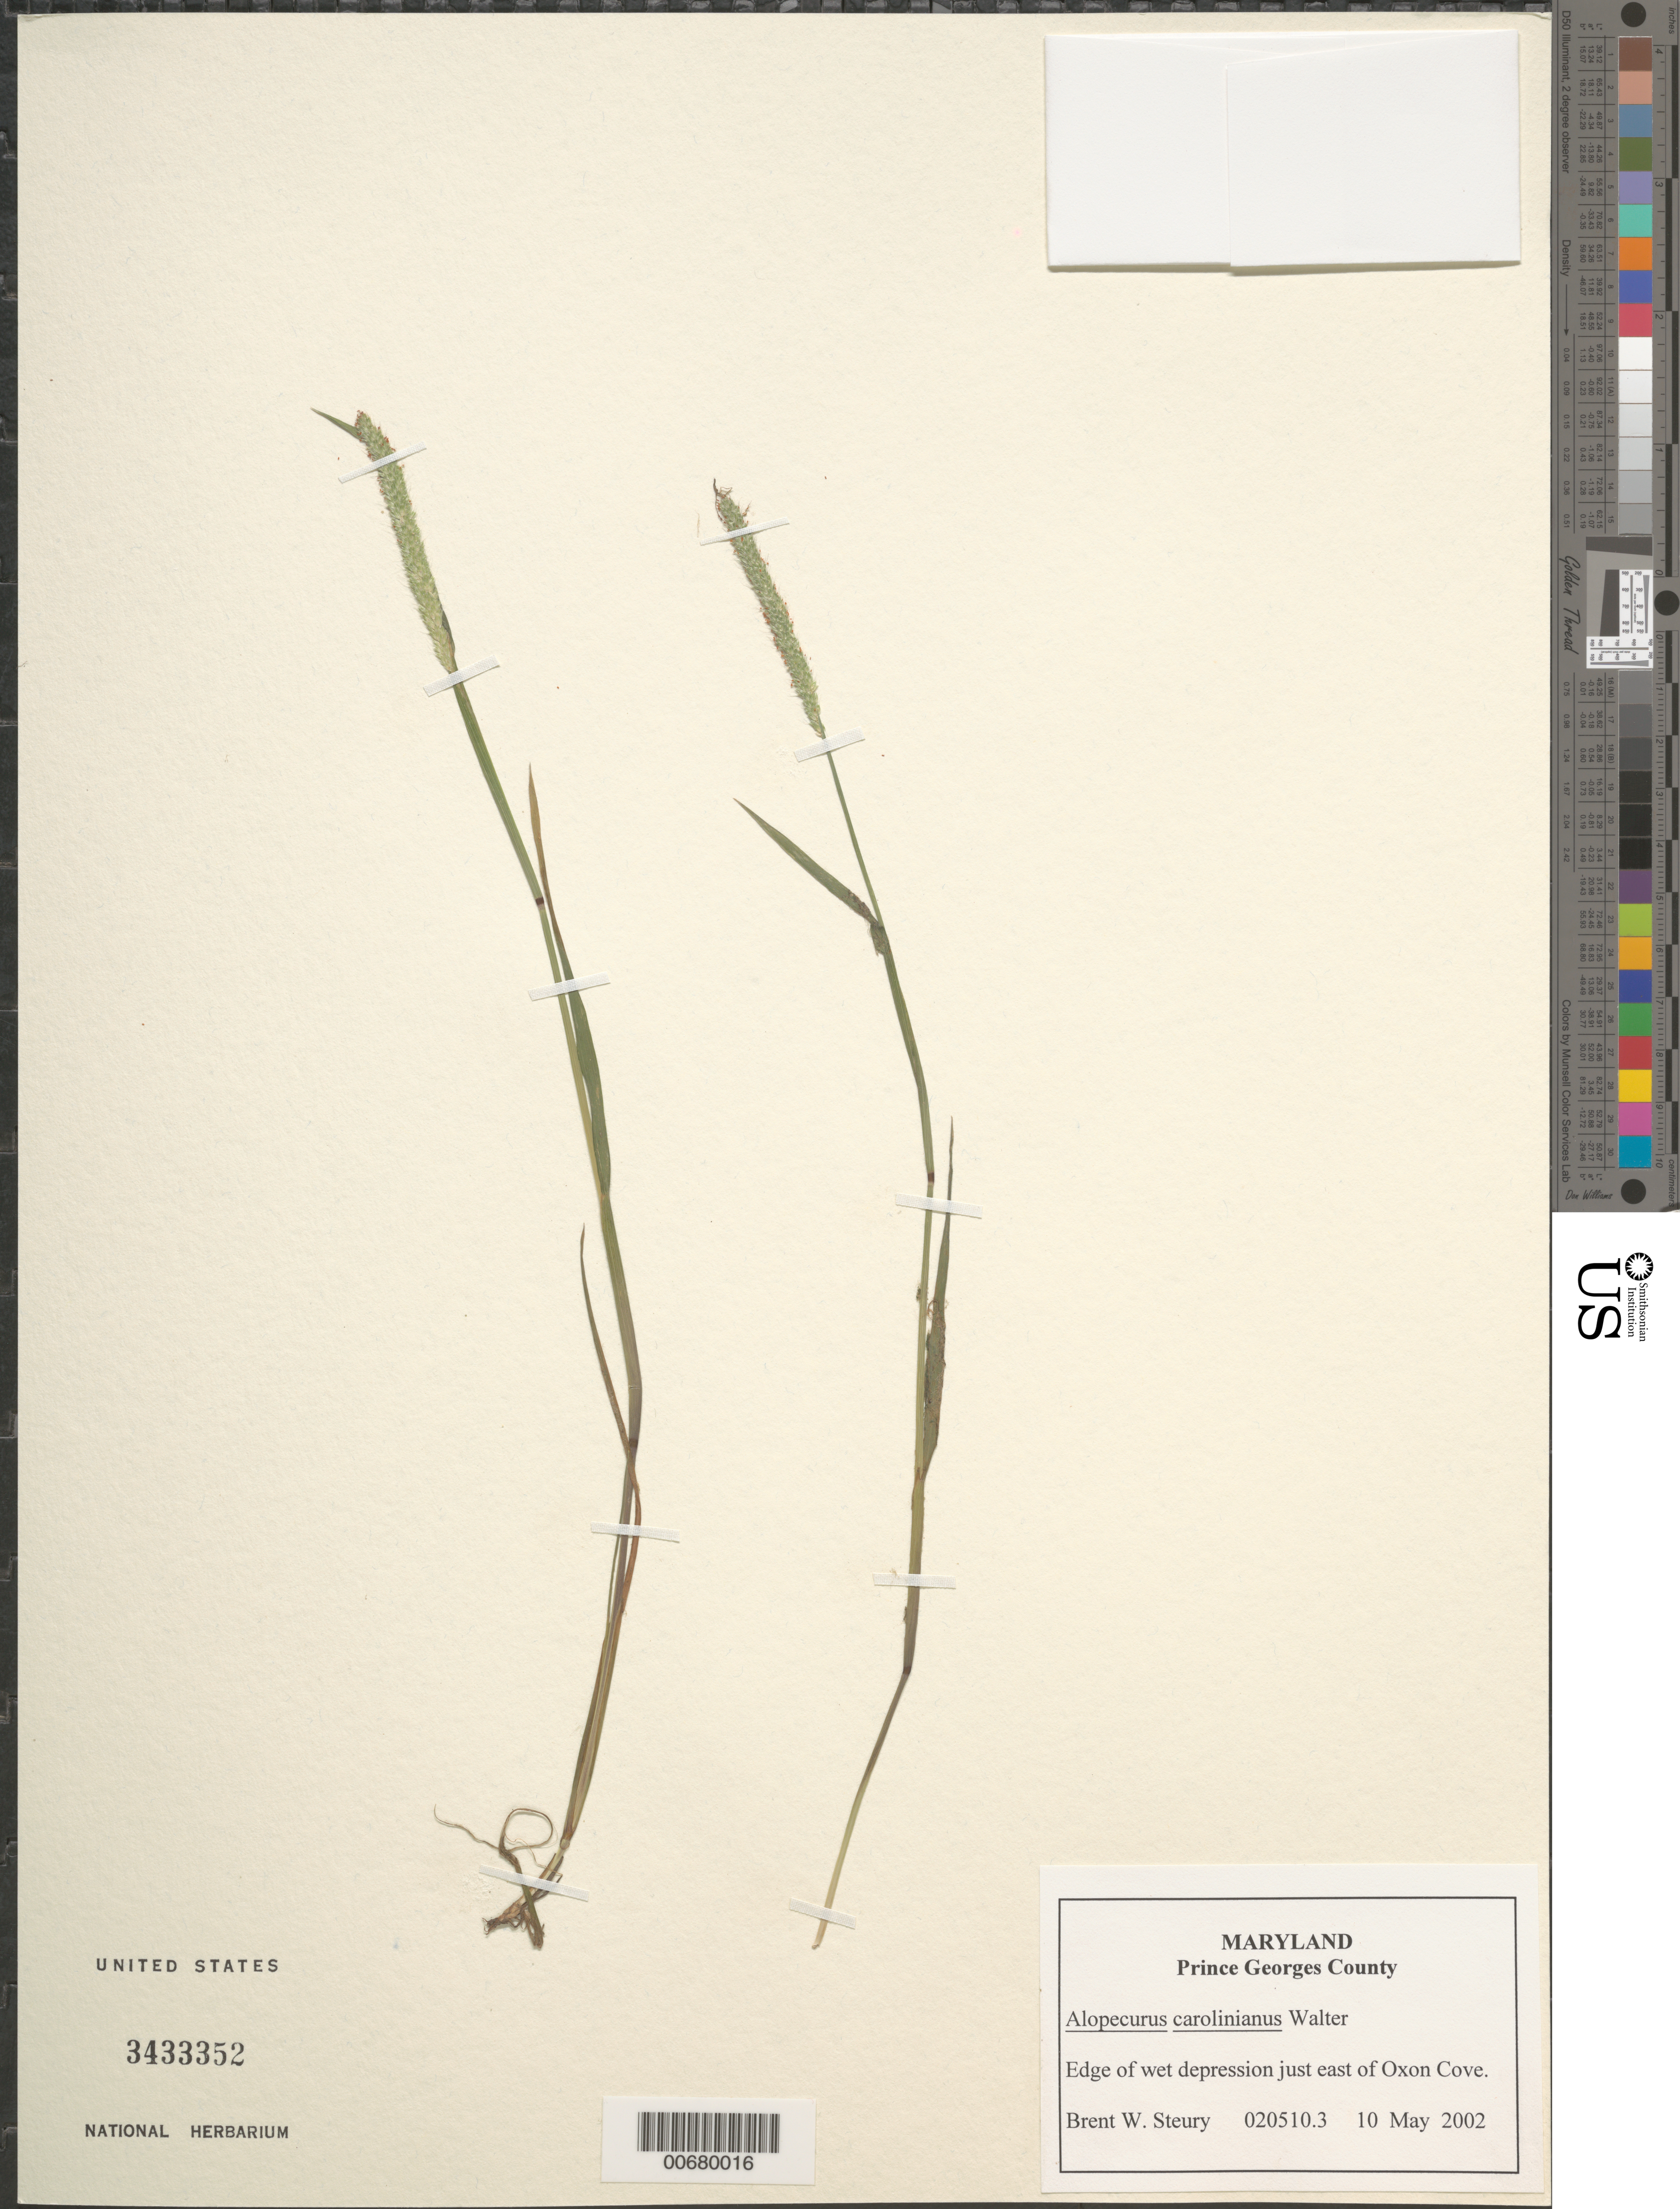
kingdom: Plantae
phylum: Tracheophyta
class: Liliopsida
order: Poales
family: Poaceae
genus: Alopecurus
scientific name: Alopecurus carolinianus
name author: Walter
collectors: B. Steury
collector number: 020510.3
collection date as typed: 10 May 2002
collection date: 2002-05-10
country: United States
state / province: Maryland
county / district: Prince George's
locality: Just east of Oxon Cove (a bay of the Potomac River)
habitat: Edge of wet depression.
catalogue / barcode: US 3433352